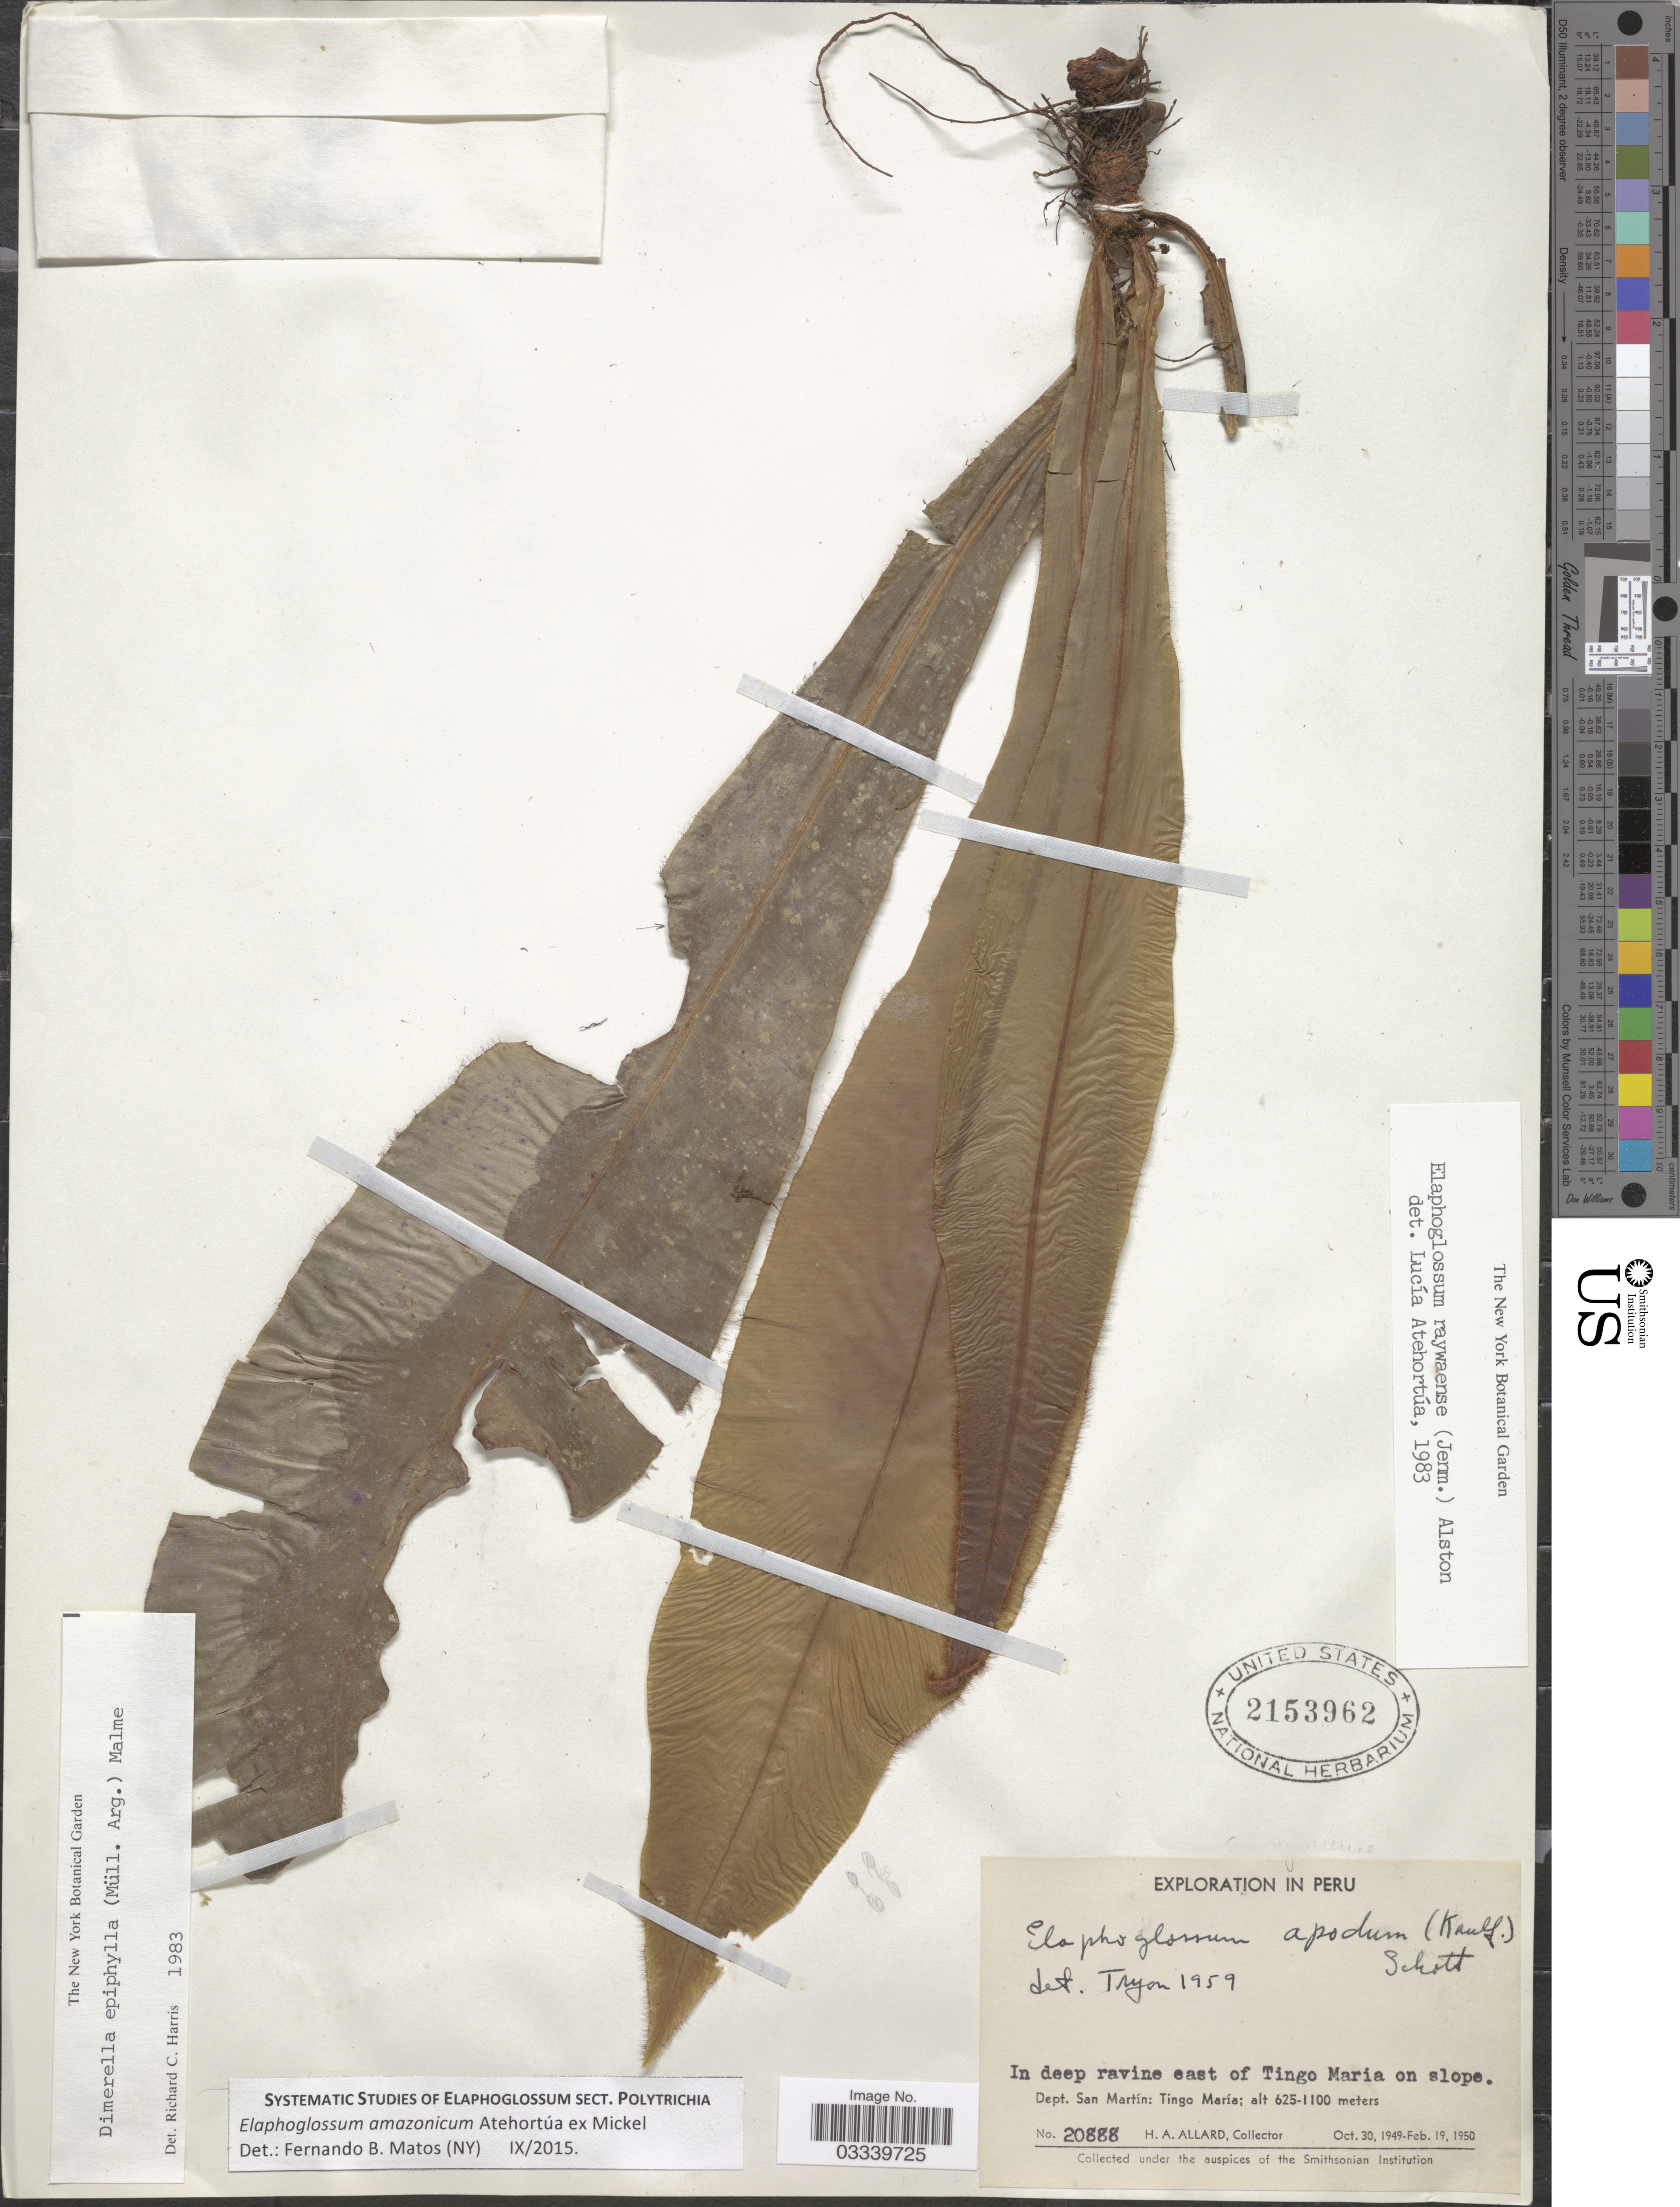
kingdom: Plantae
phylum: Tracheophyta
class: Polypodiopsida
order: Polypodiales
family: Dryopteridaceae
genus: Elaphoglossum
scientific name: Elaphoglossum amazonicum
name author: Atehortúa & Mickel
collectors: H. A. Allard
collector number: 20888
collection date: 1949-10-30/1950-02-19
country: Peru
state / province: San Martín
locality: In deep ravine east of Tingo Maria on slope. Dept. San Martín: Tingo María.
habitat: in deep ravine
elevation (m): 625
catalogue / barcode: US 2153962